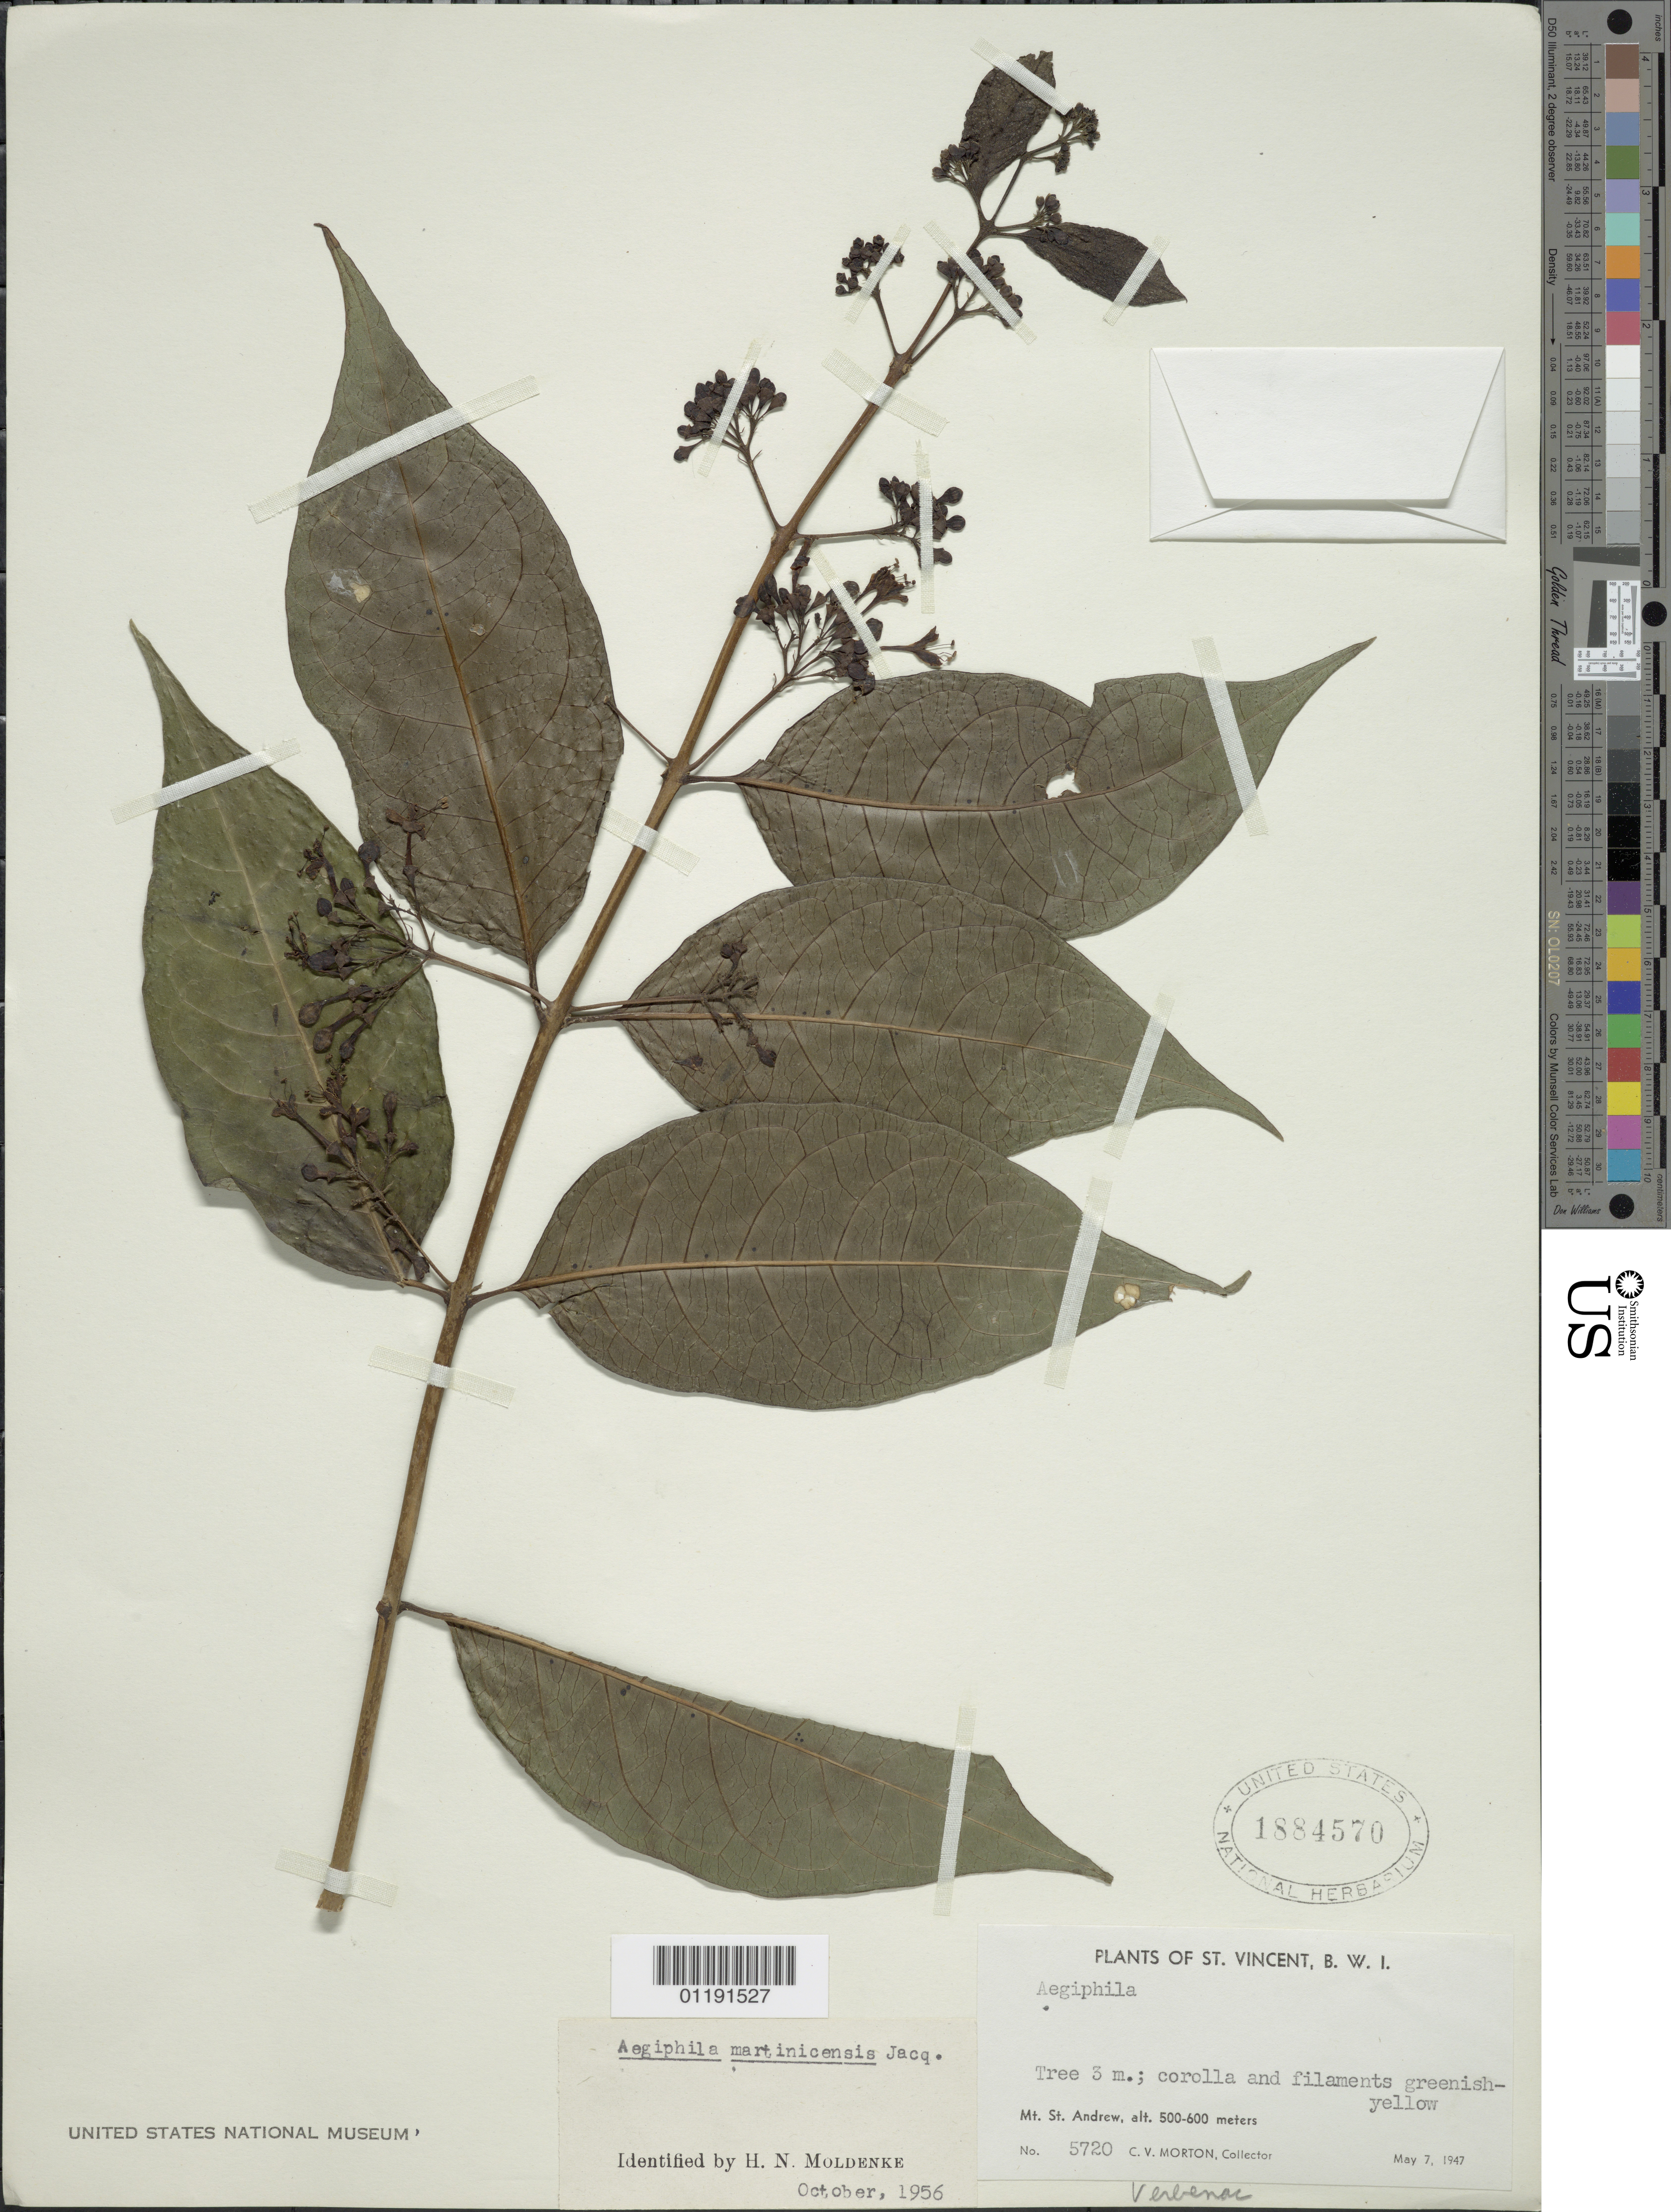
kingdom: Plantae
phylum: Tracheophyta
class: Magnoliopsida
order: Lamiales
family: Lamiaceae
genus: Aegiphila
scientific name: Aegiphila martinicensis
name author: Jacq.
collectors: C. V. Morton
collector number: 5720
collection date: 1947-05-07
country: St. Vincent - Grenadines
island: Saint Vincent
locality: Mt. St. Andrew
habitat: Mountain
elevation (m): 500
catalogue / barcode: US 1884570